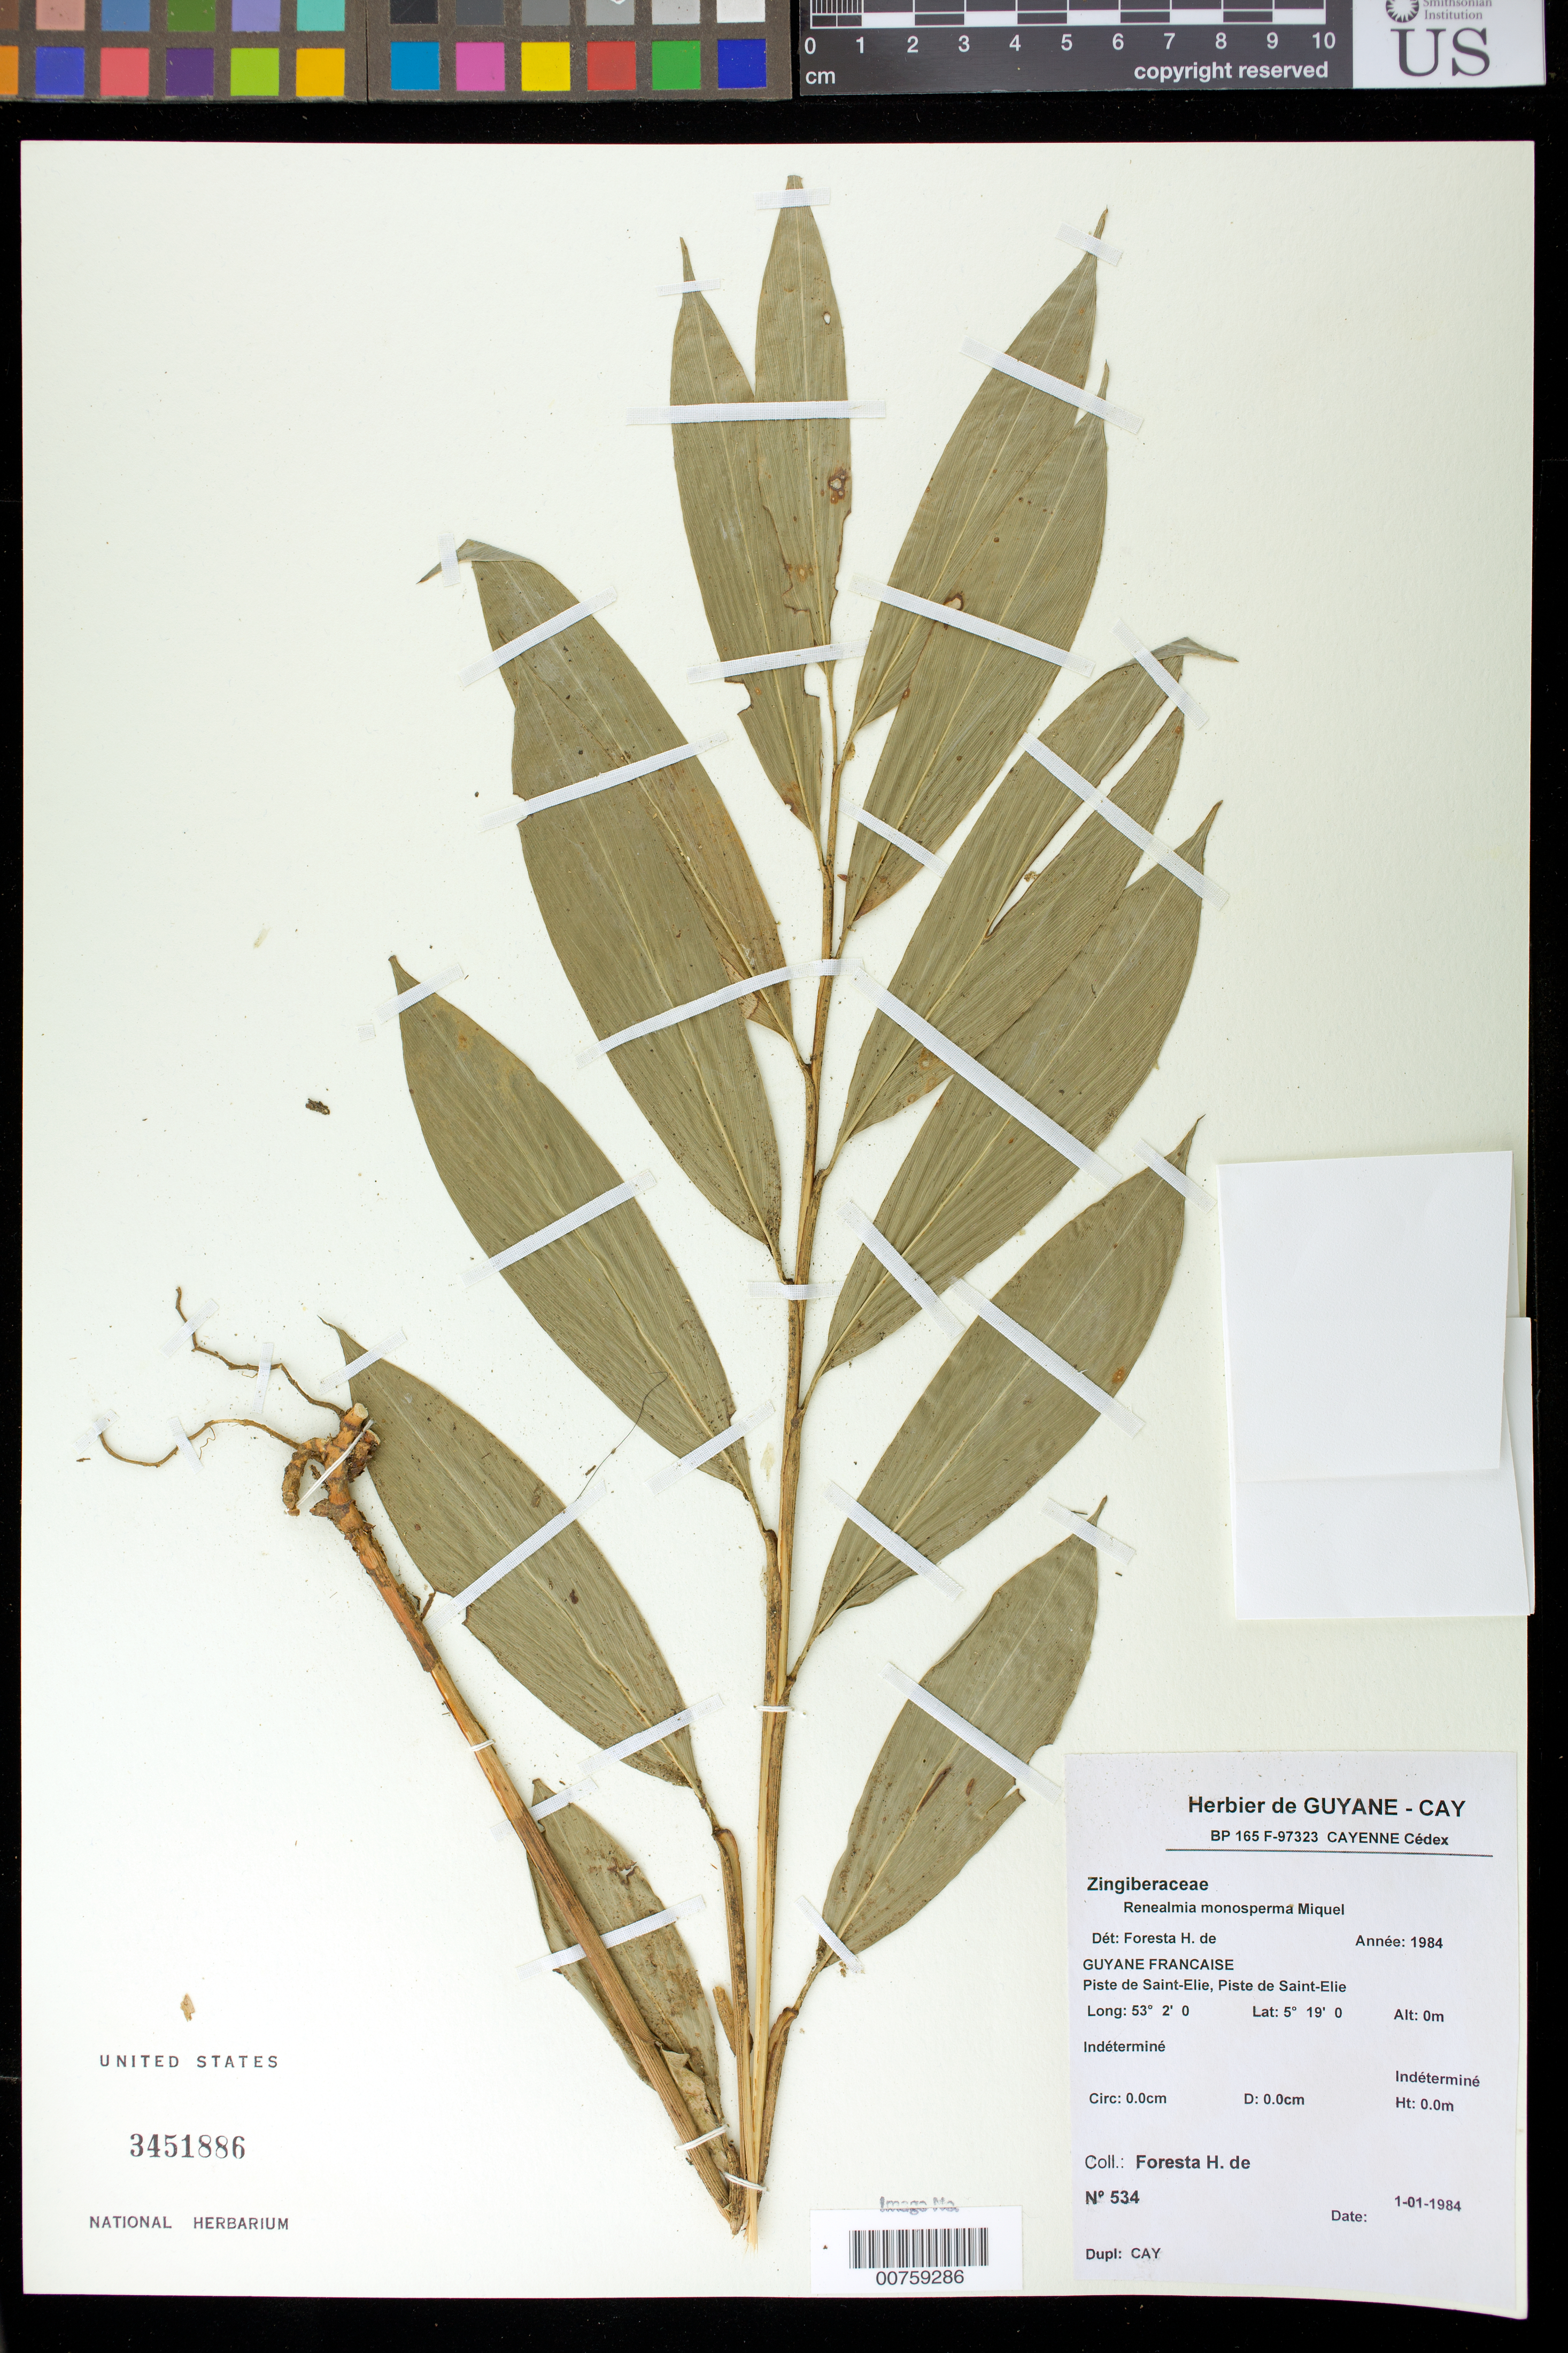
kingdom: Plantae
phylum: Tracheophyta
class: Liliopsida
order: Zingiberales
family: Zingiberaceae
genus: Renealmia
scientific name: Renealmia monosperma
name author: Miq.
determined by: de Foresta, H.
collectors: H. de Foresta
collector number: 534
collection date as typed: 1984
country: French Guiana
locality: Piste de Saint-Élie, Bassin du Sinnamary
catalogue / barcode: US 3451886